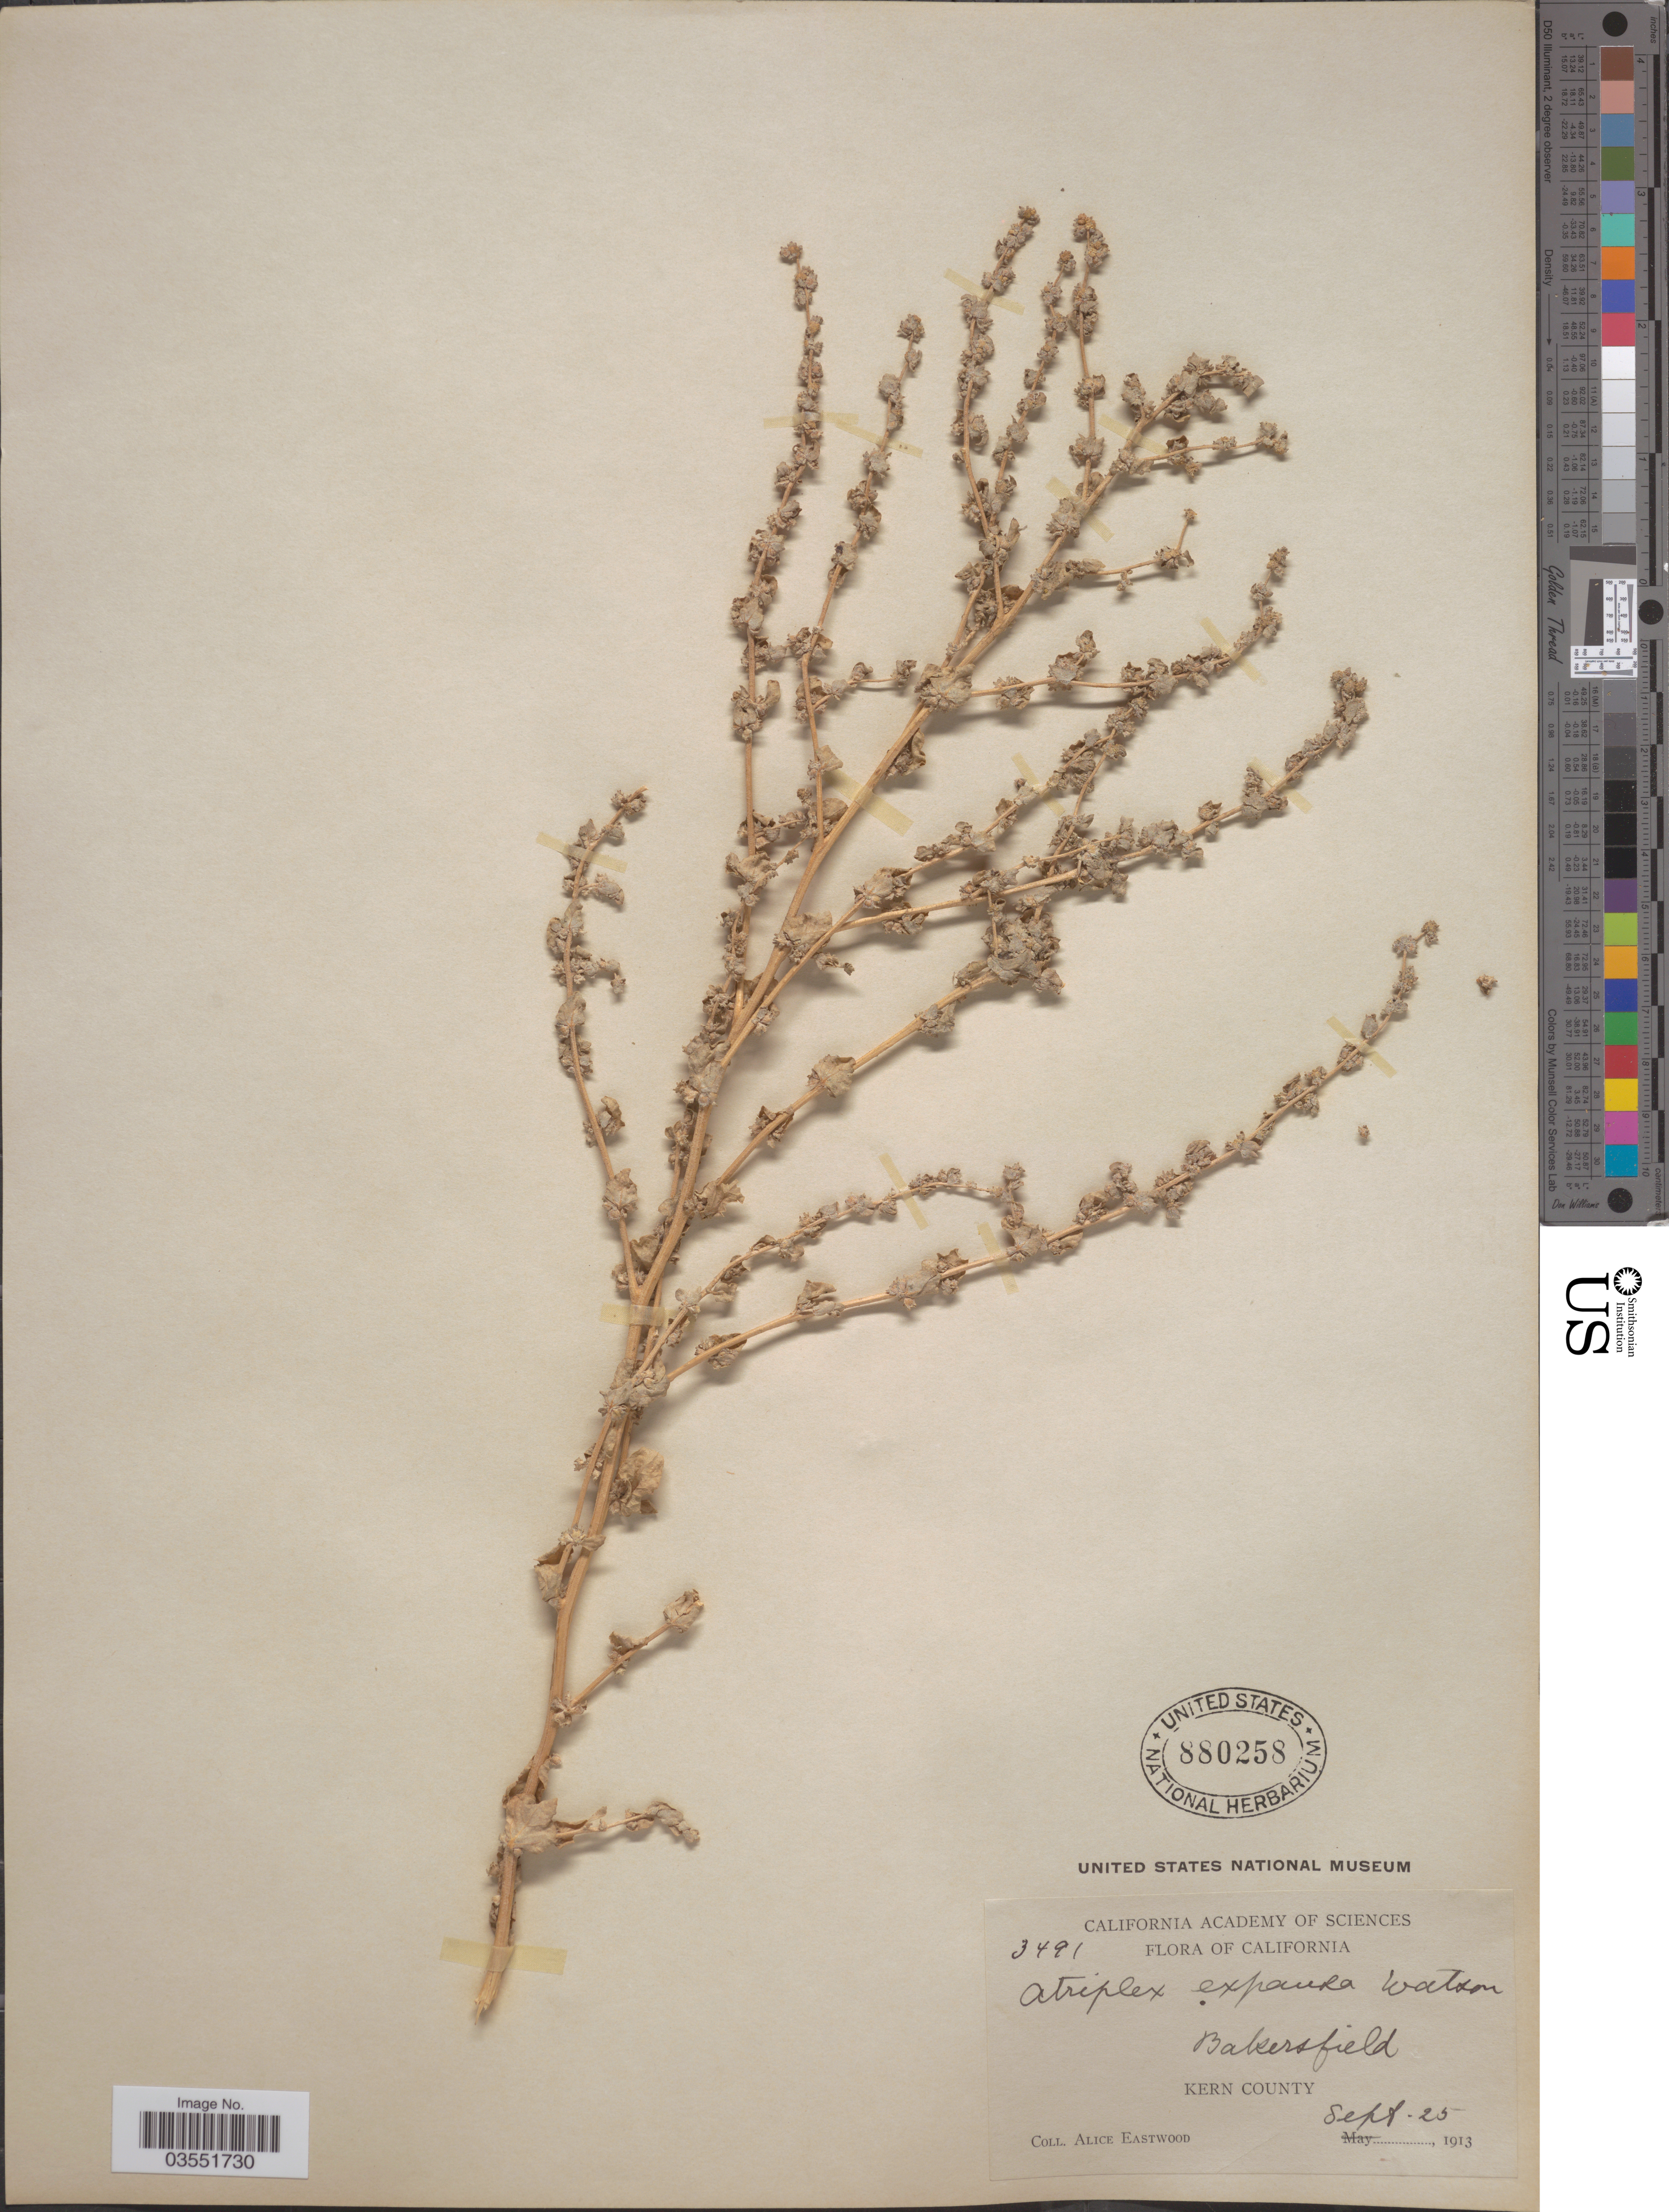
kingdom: Plantae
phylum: Tracheophyta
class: Magnoliopsida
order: Caryophyllales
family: Amaranthaceae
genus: Atriplex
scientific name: Atriplex expansa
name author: S. Watson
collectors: A. Eastwood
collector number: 3491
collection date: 1913-09-25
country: United States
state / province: California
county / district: Kern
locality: Bakersfield Kern County.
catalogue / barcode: US 880258